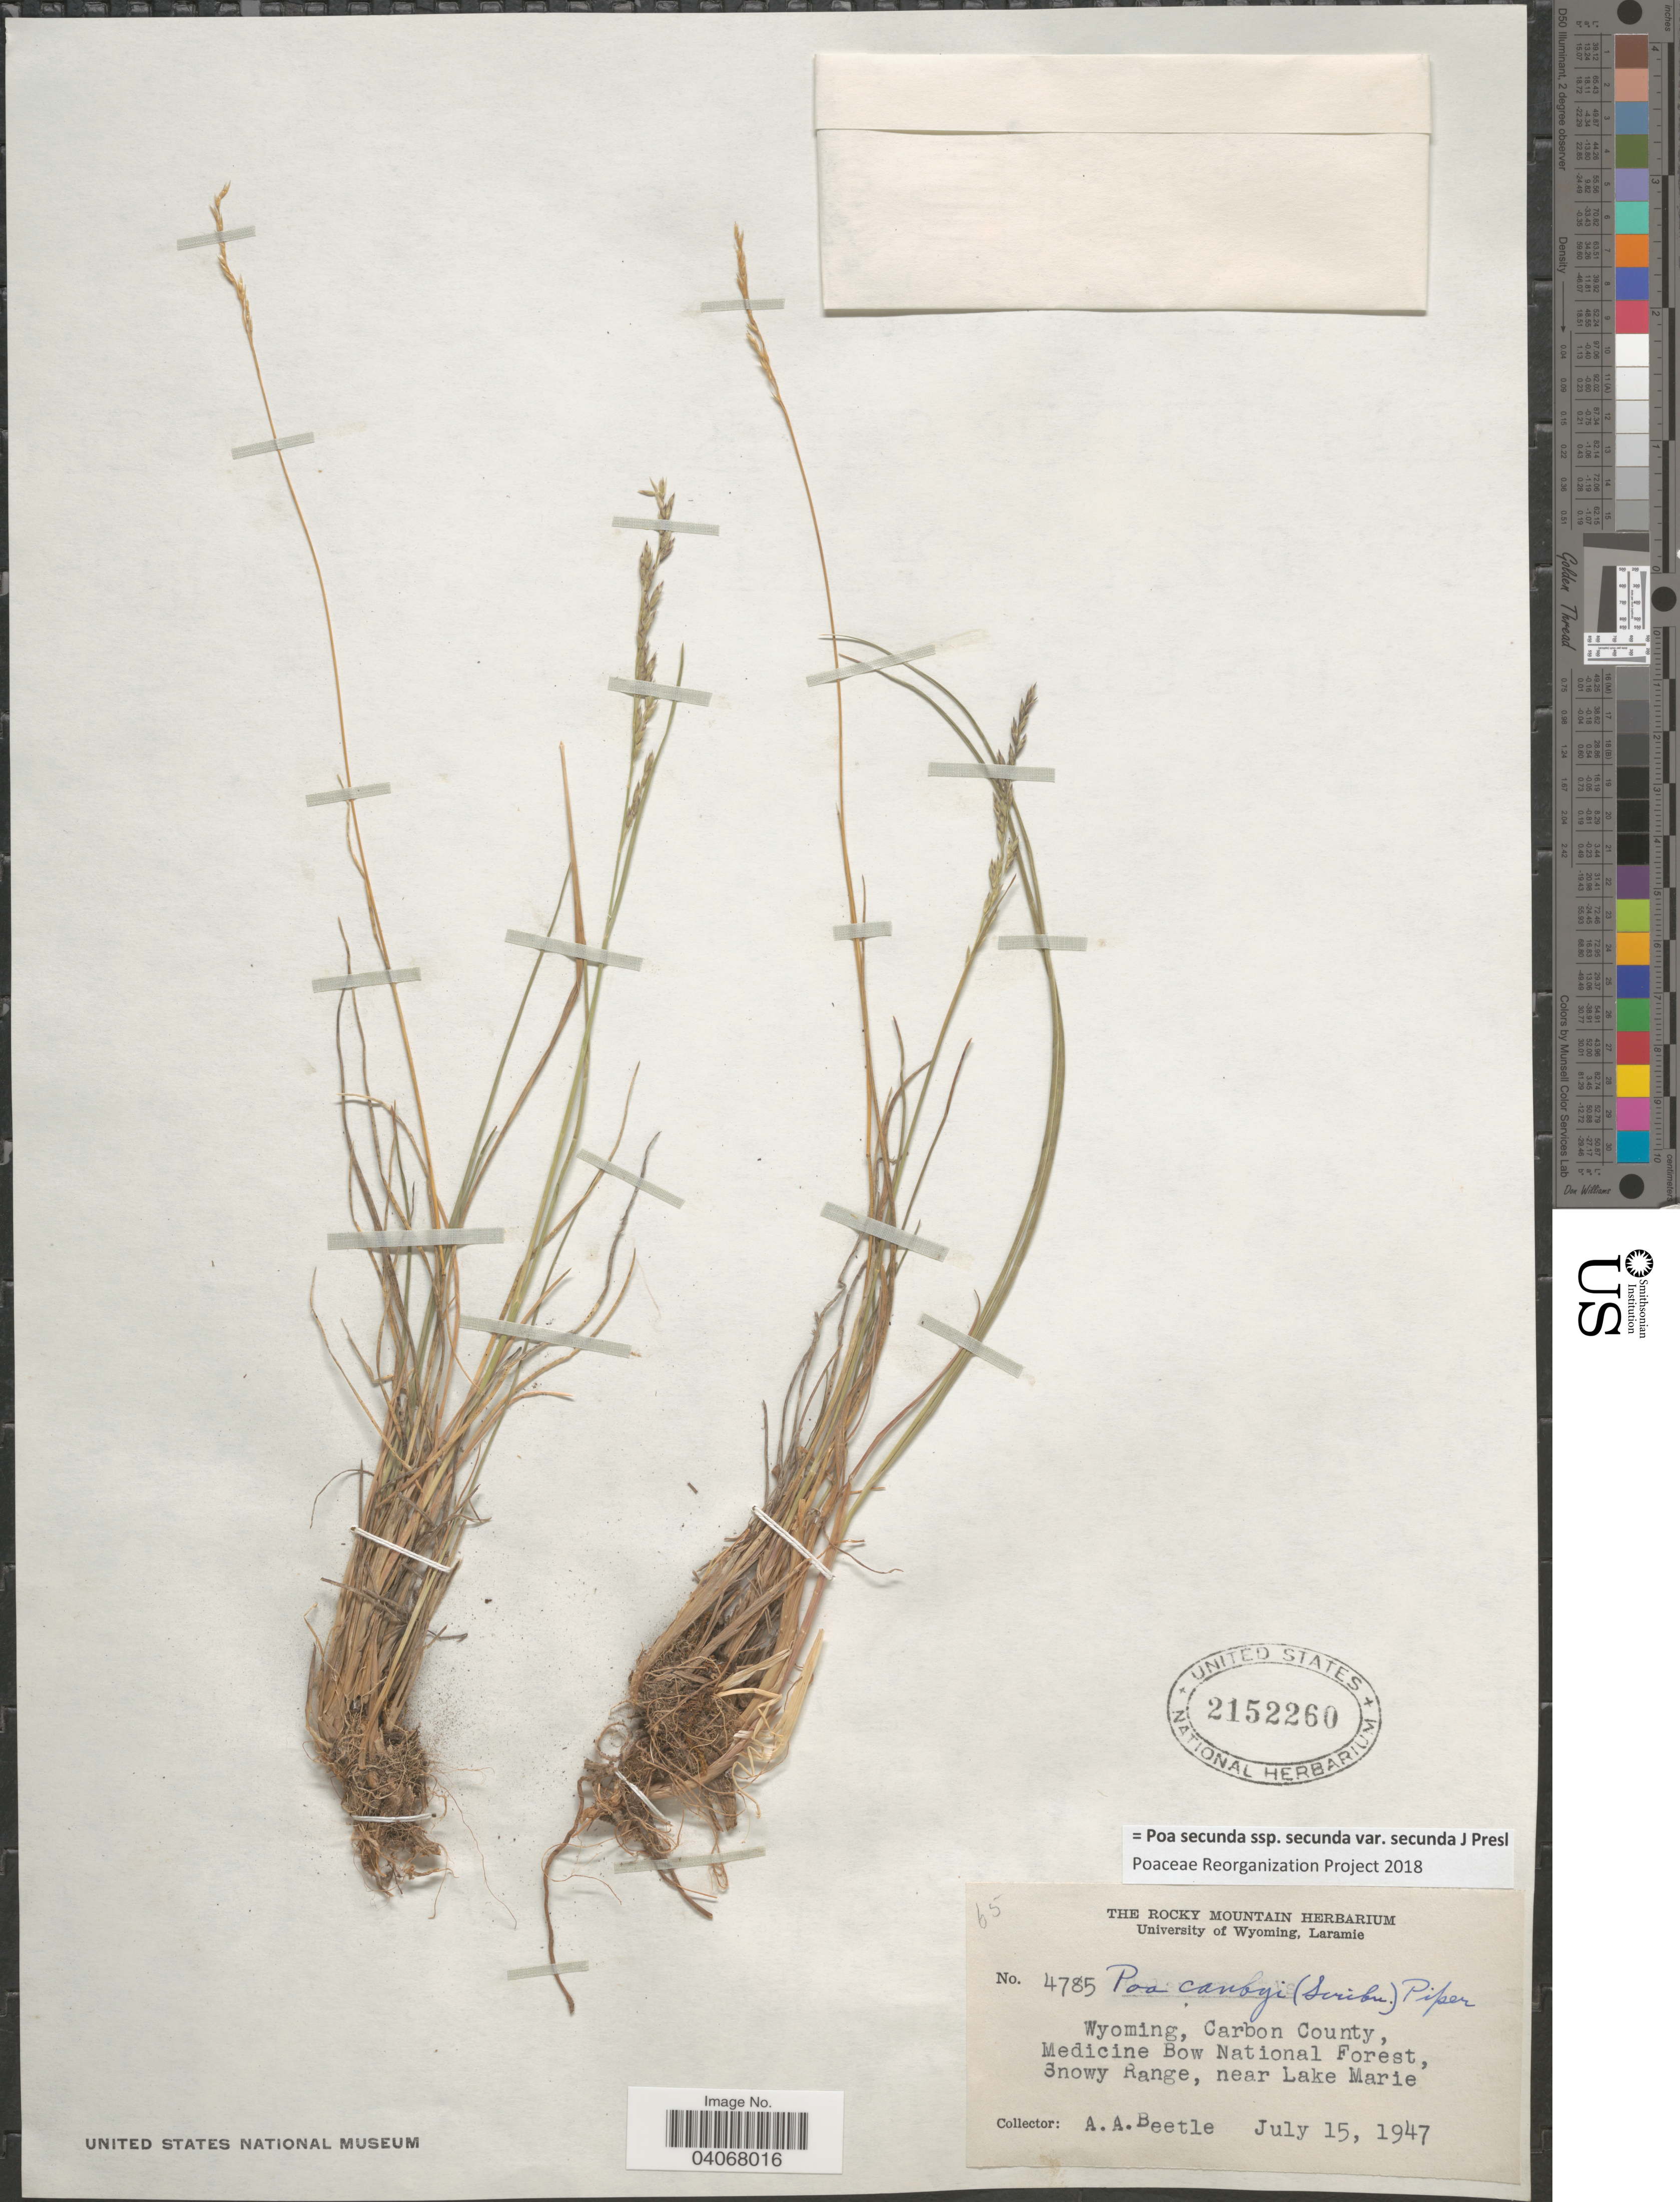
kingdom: Plantae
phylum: Tracheophyta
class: Liliopsida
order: Poales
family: Poaceae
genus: Poa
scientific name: Poa secunda subsp. secunda var. secunda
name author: J. Presl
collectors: A. A. Beetle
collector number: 4785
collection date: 1947-07-15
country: United States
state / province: Wyoming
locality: Carbon County, Medicine Bow National Forest, Snowy Range, near Lake Marie.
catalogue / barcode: US 2152260